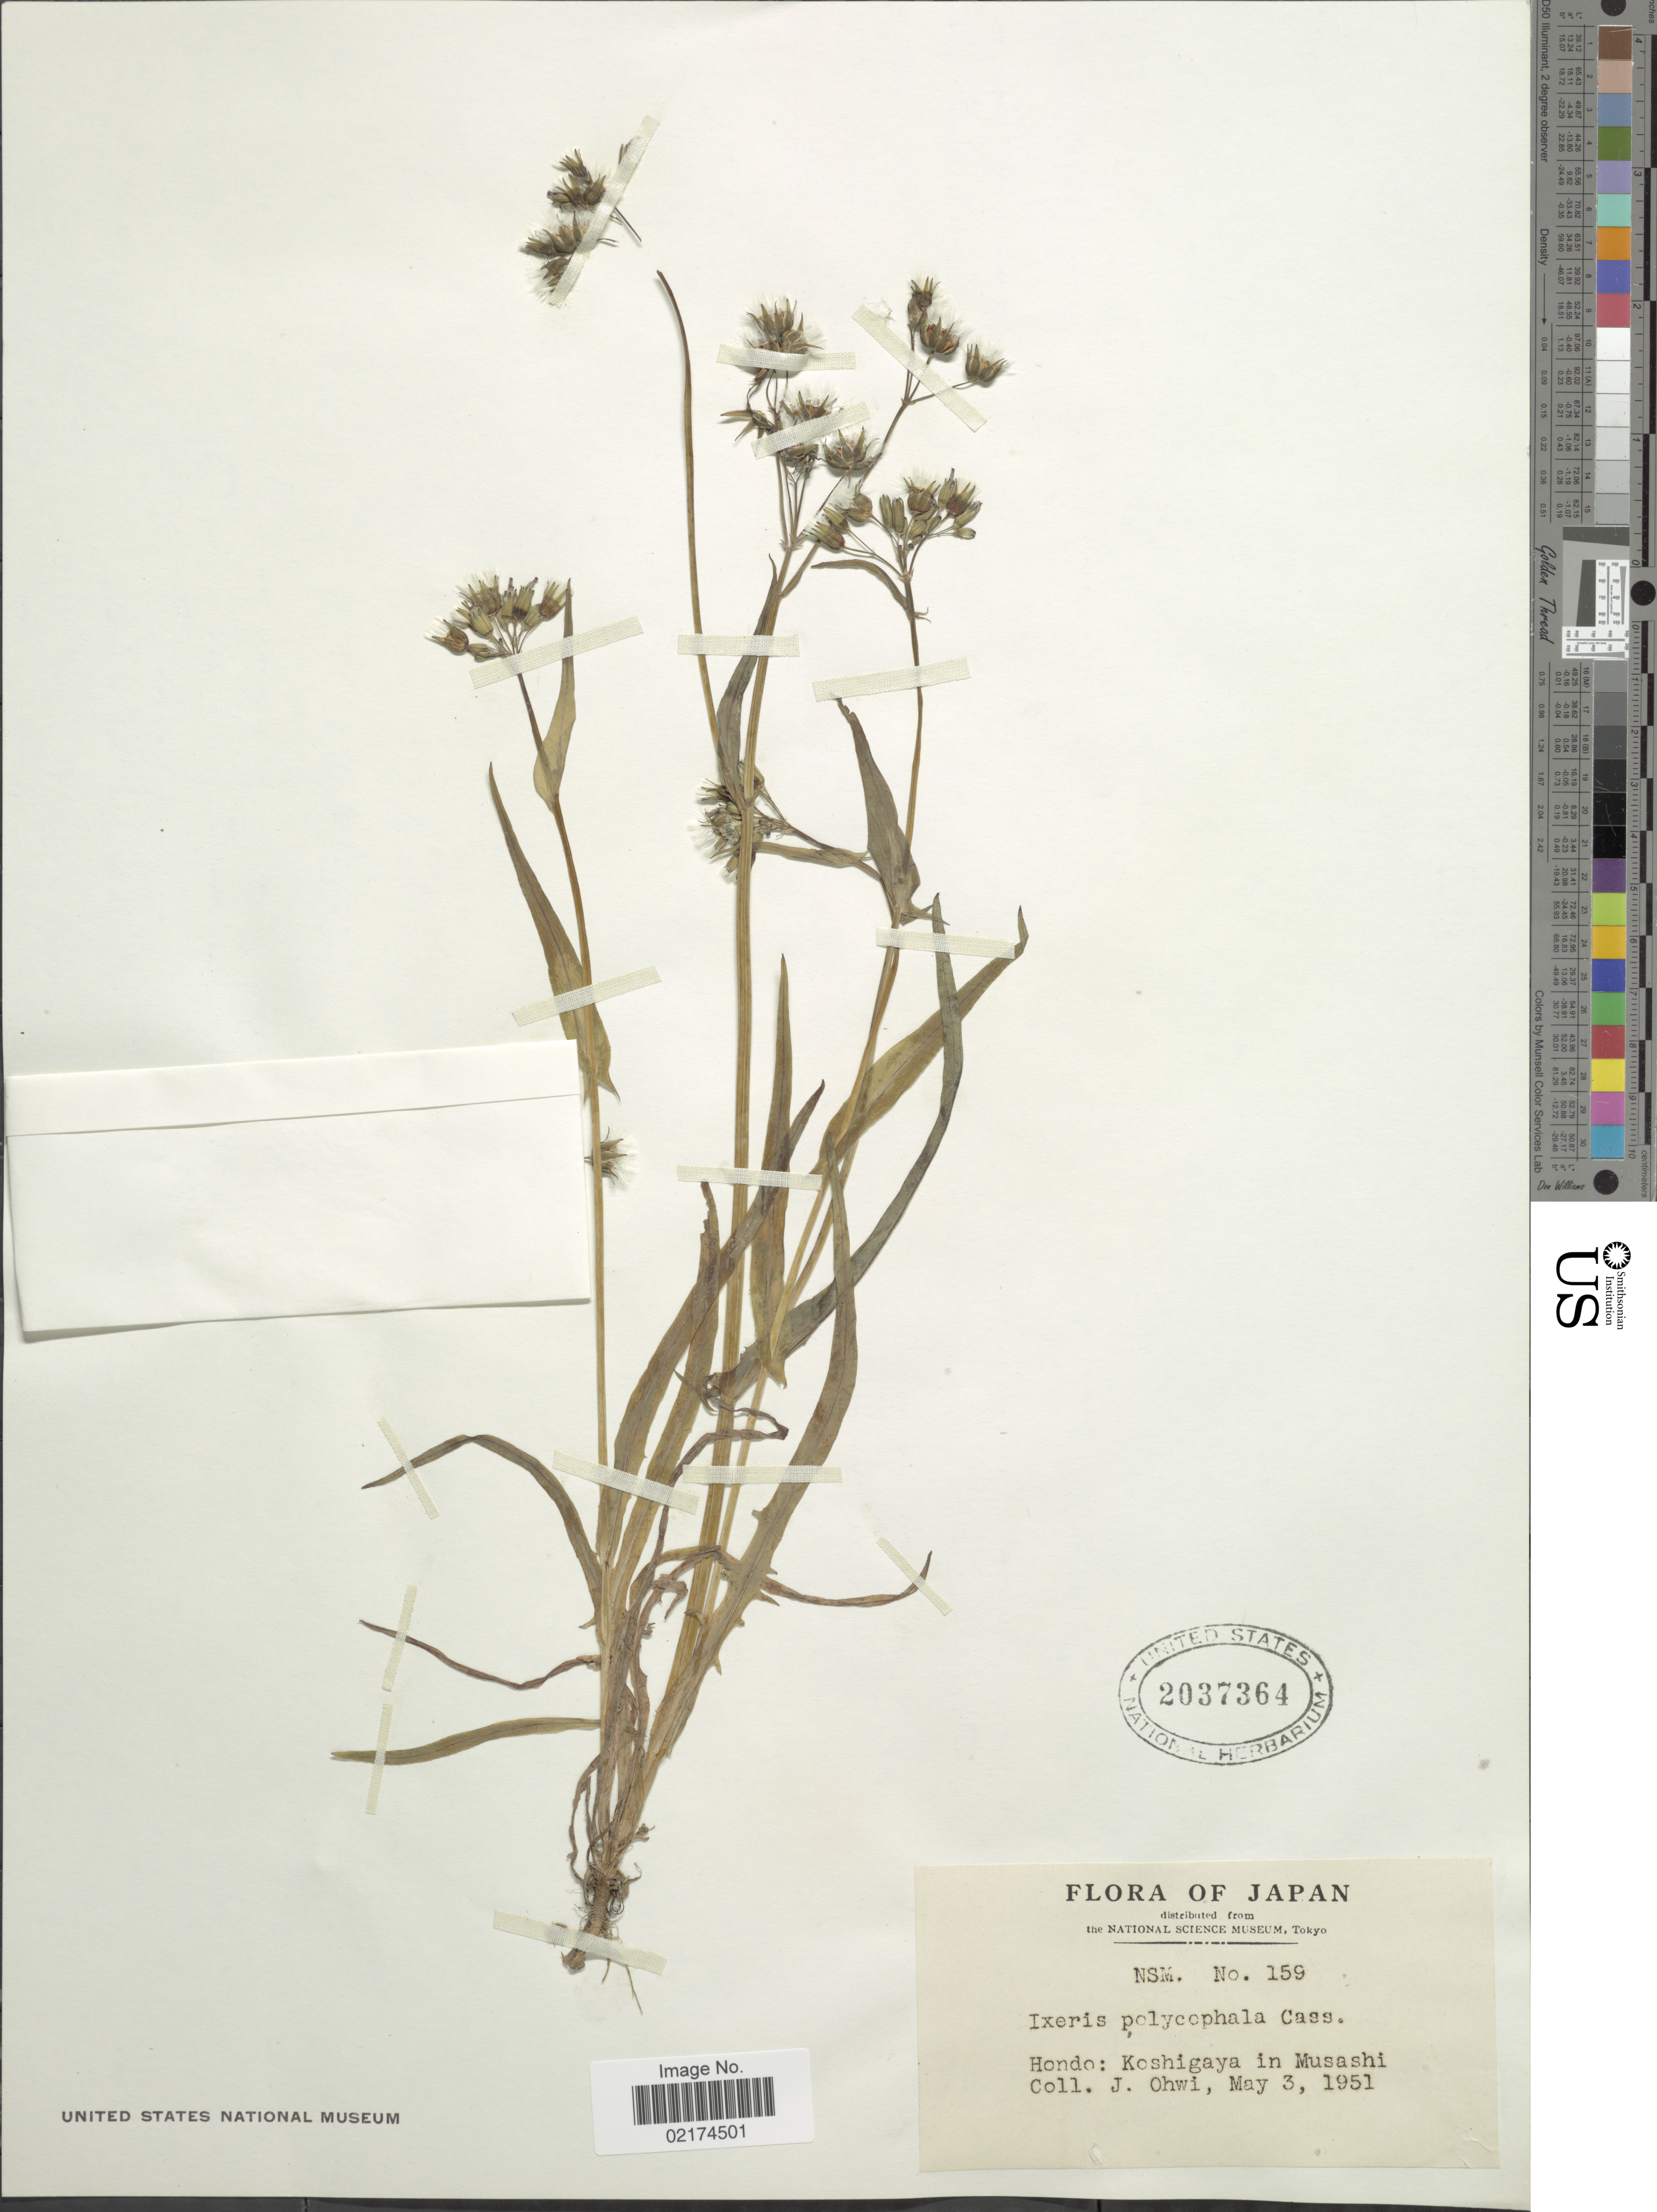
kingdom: Plantae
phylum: Tracheophyta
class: Magnoliopsida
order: Asterales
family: Asteraceae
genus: Ixeris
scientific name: Ixeris polycephala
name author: Cass. ex DC.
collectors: J. Ohwi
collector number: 159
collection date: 1951-05-03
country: Japan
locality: Hondo: Koshigaya in Musashi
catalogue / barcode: US 2037364